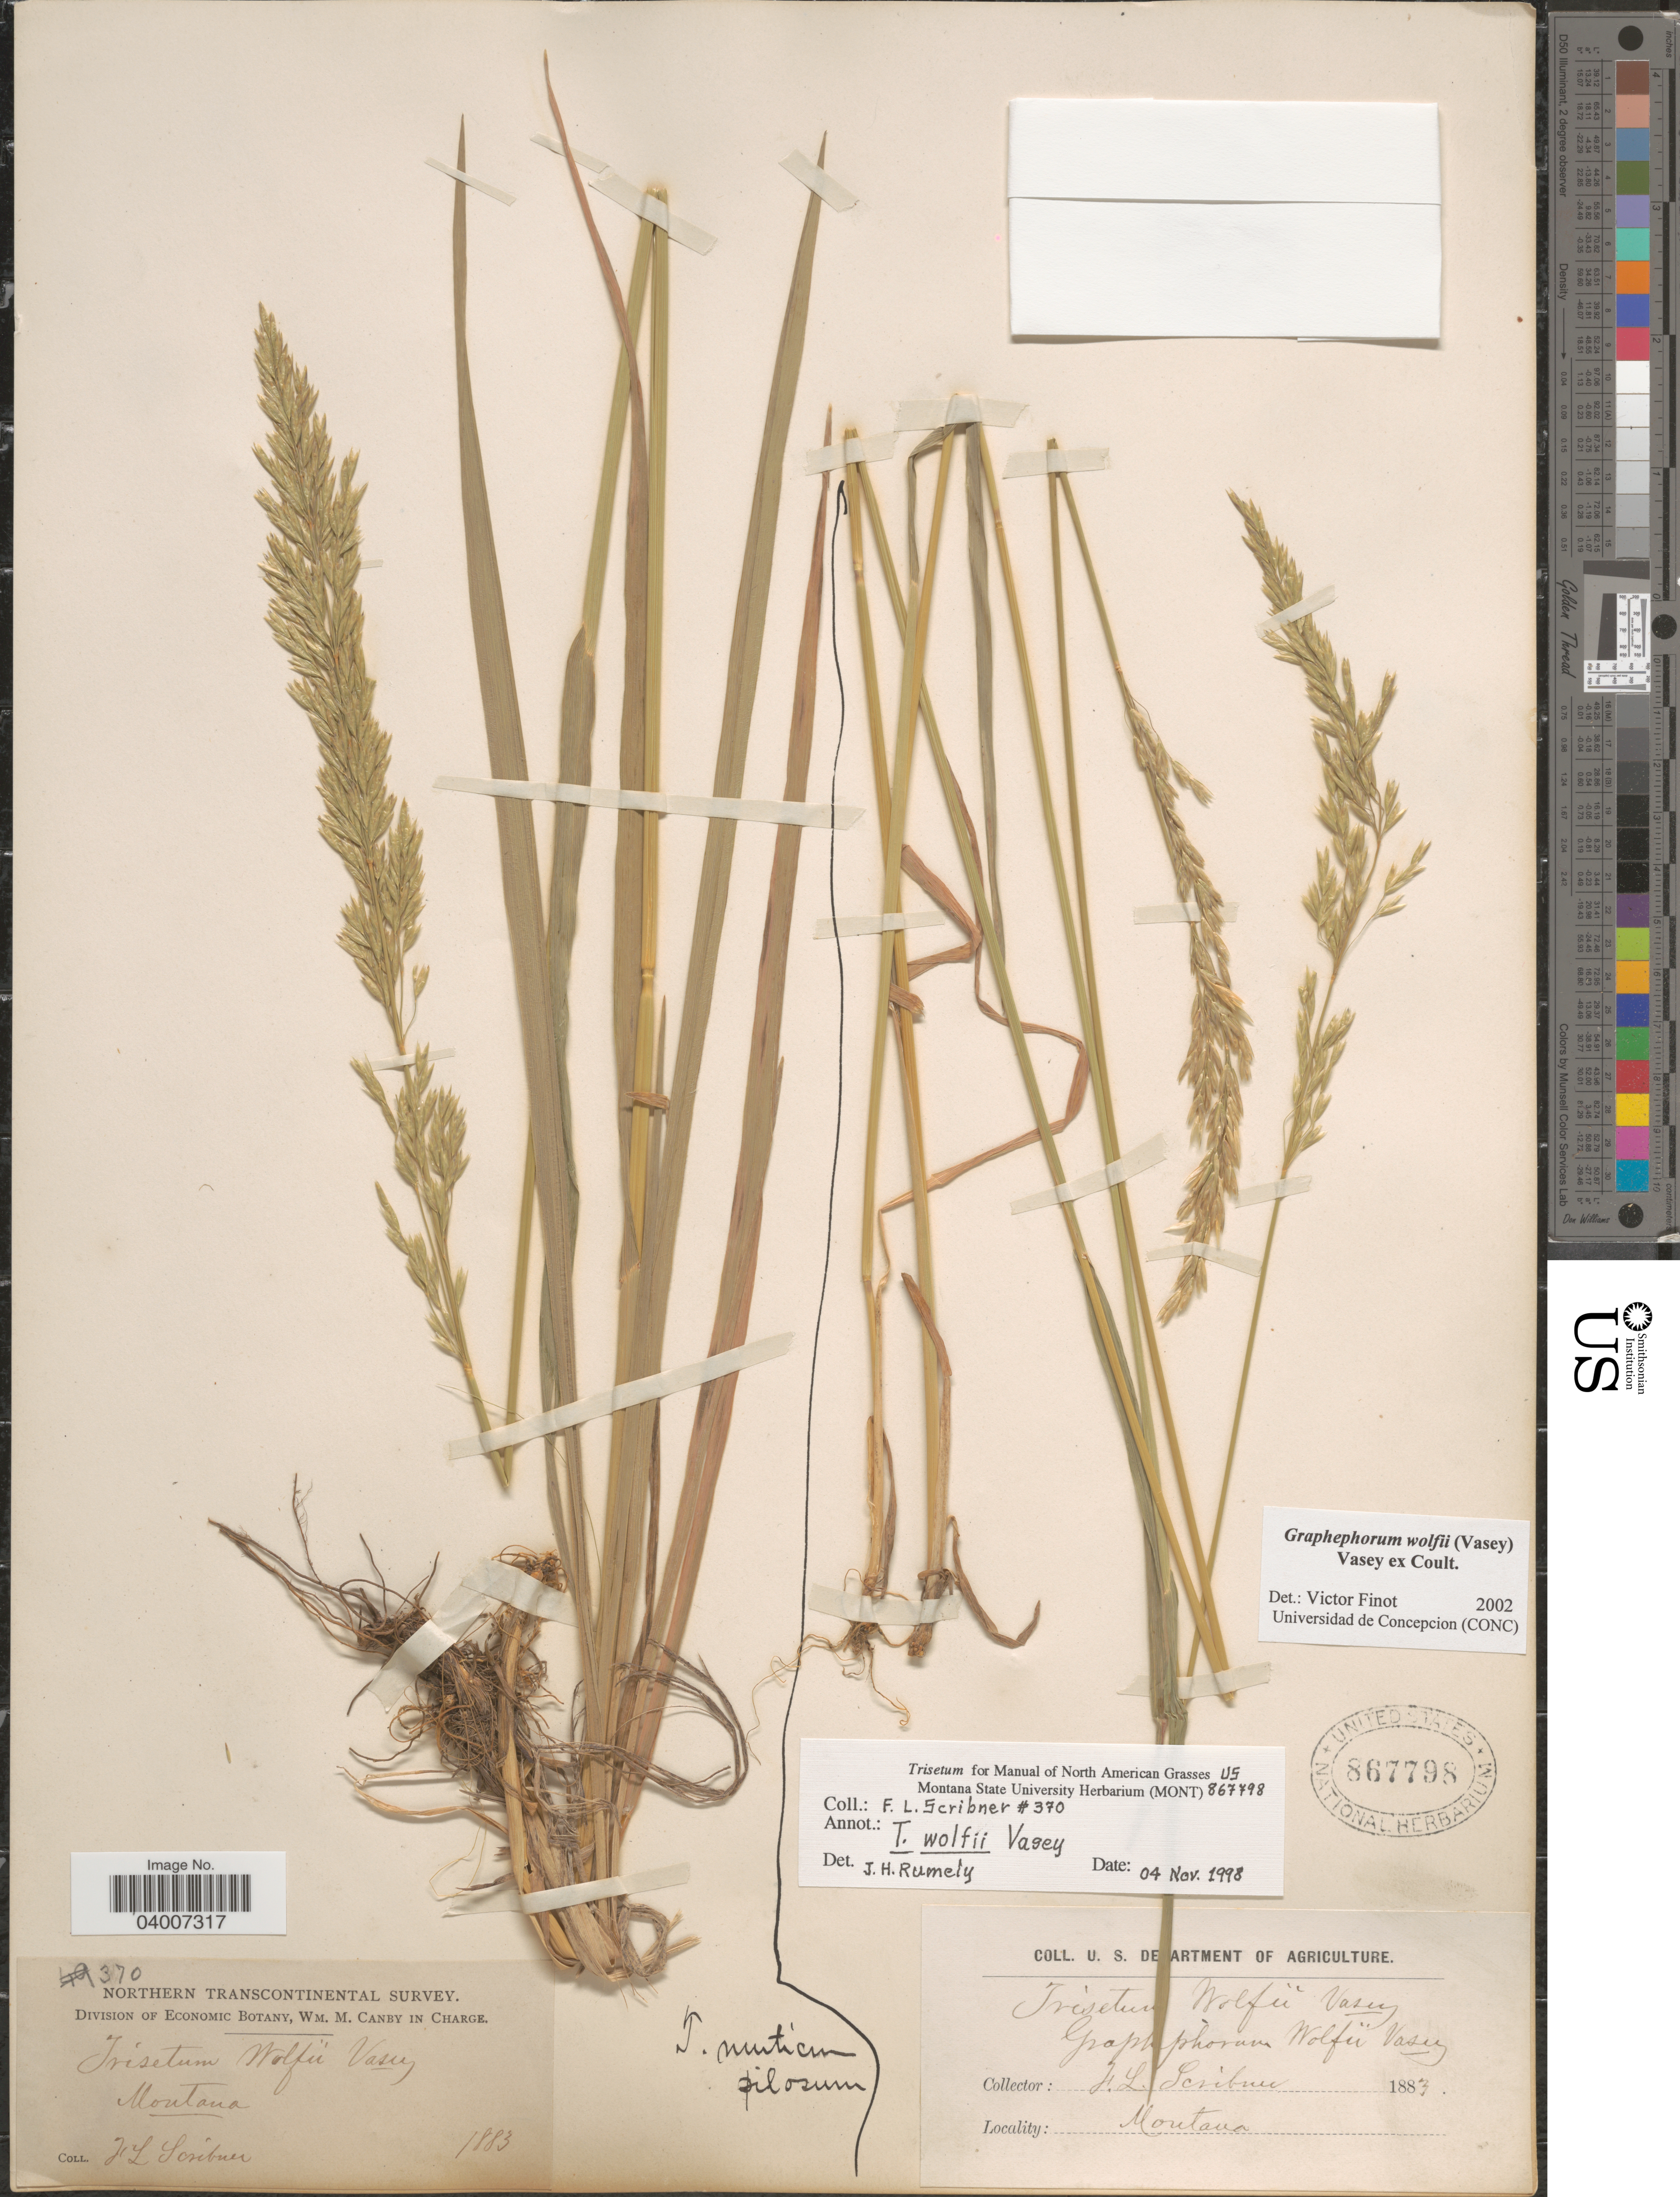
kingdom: Plantae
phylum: Tracheophyta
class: Liliopsida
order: Poales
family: Poaceae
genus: Graphephorum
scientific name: Graphephorum wolfii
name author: (E. Fourn.) Vasey ex Coult.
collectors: F. L. Scribner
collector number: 370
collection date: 1883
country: United States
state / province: Montana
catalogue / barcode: US 867798